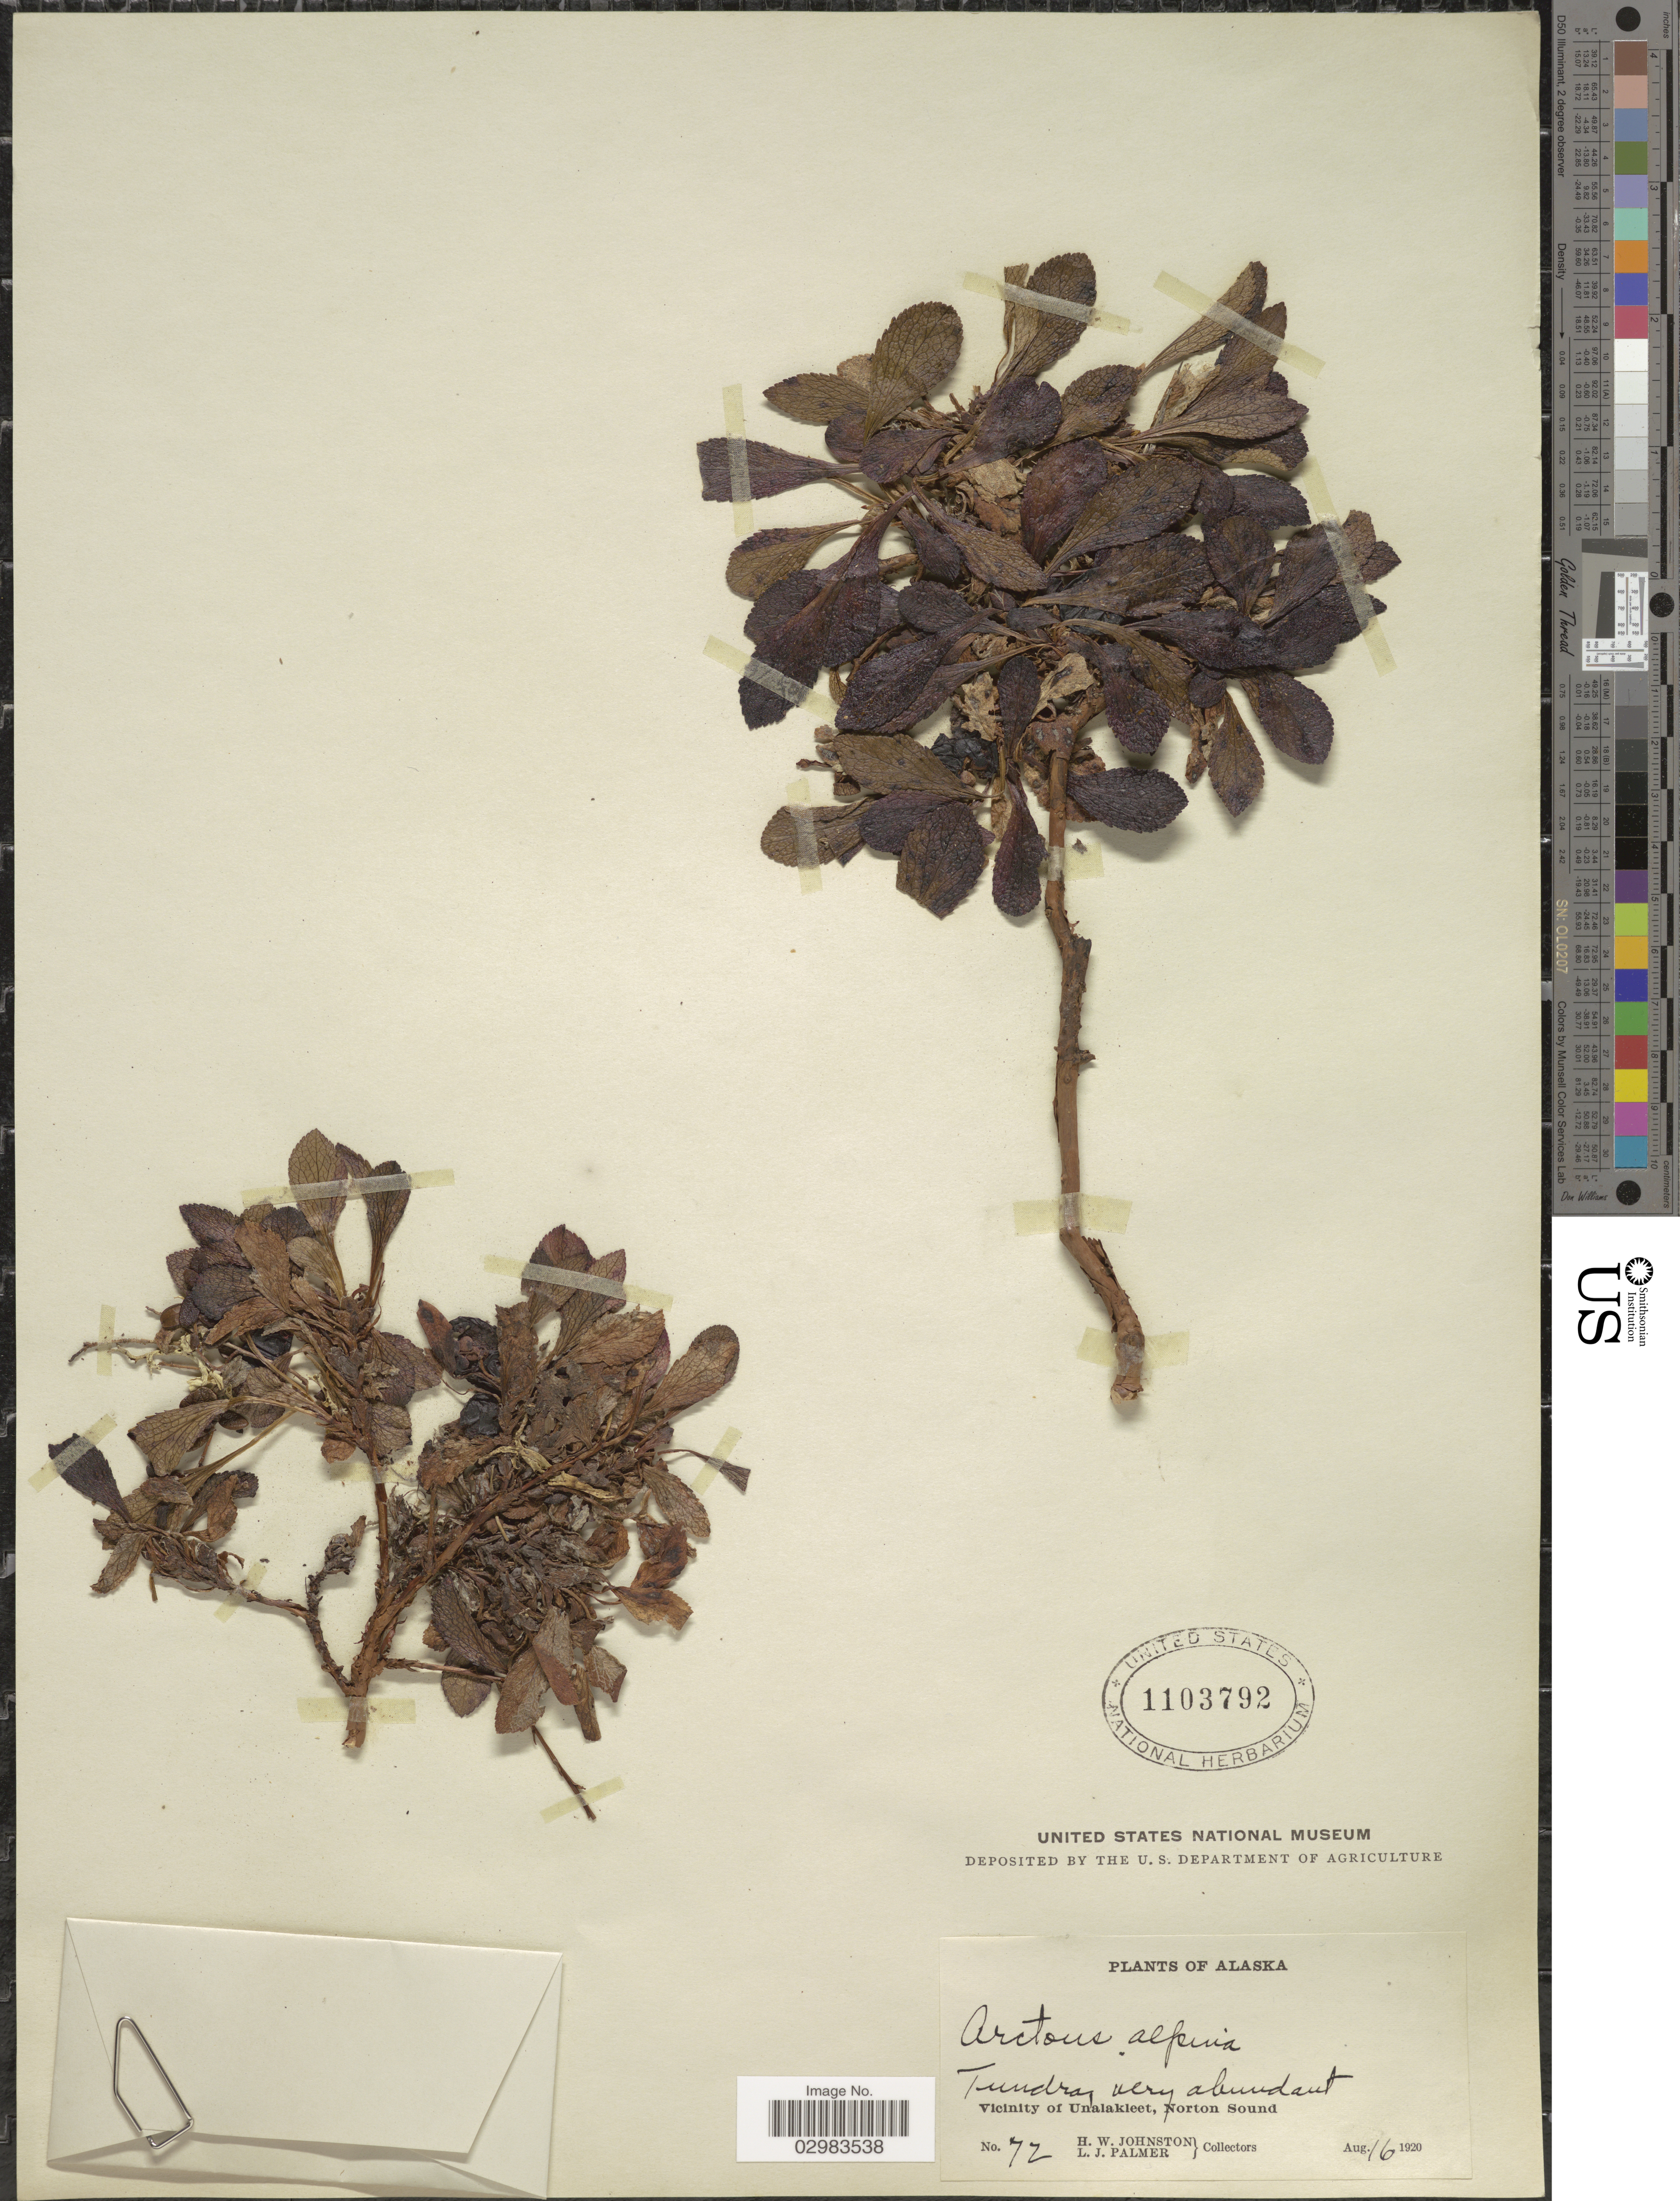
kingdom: Plantae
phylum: Tracheophyta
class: Magnoliopsida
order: Ericales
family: Ericaceae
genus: Arctostaphylos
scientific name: Arctostaphylos alpina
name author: (L.) Spreng.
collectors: H. W. Johnston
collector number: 72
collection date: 1920-08-16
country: United States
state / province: Alaska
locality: Vicinity of Unalakleet, Norton Sound.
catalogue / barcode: US 1103792